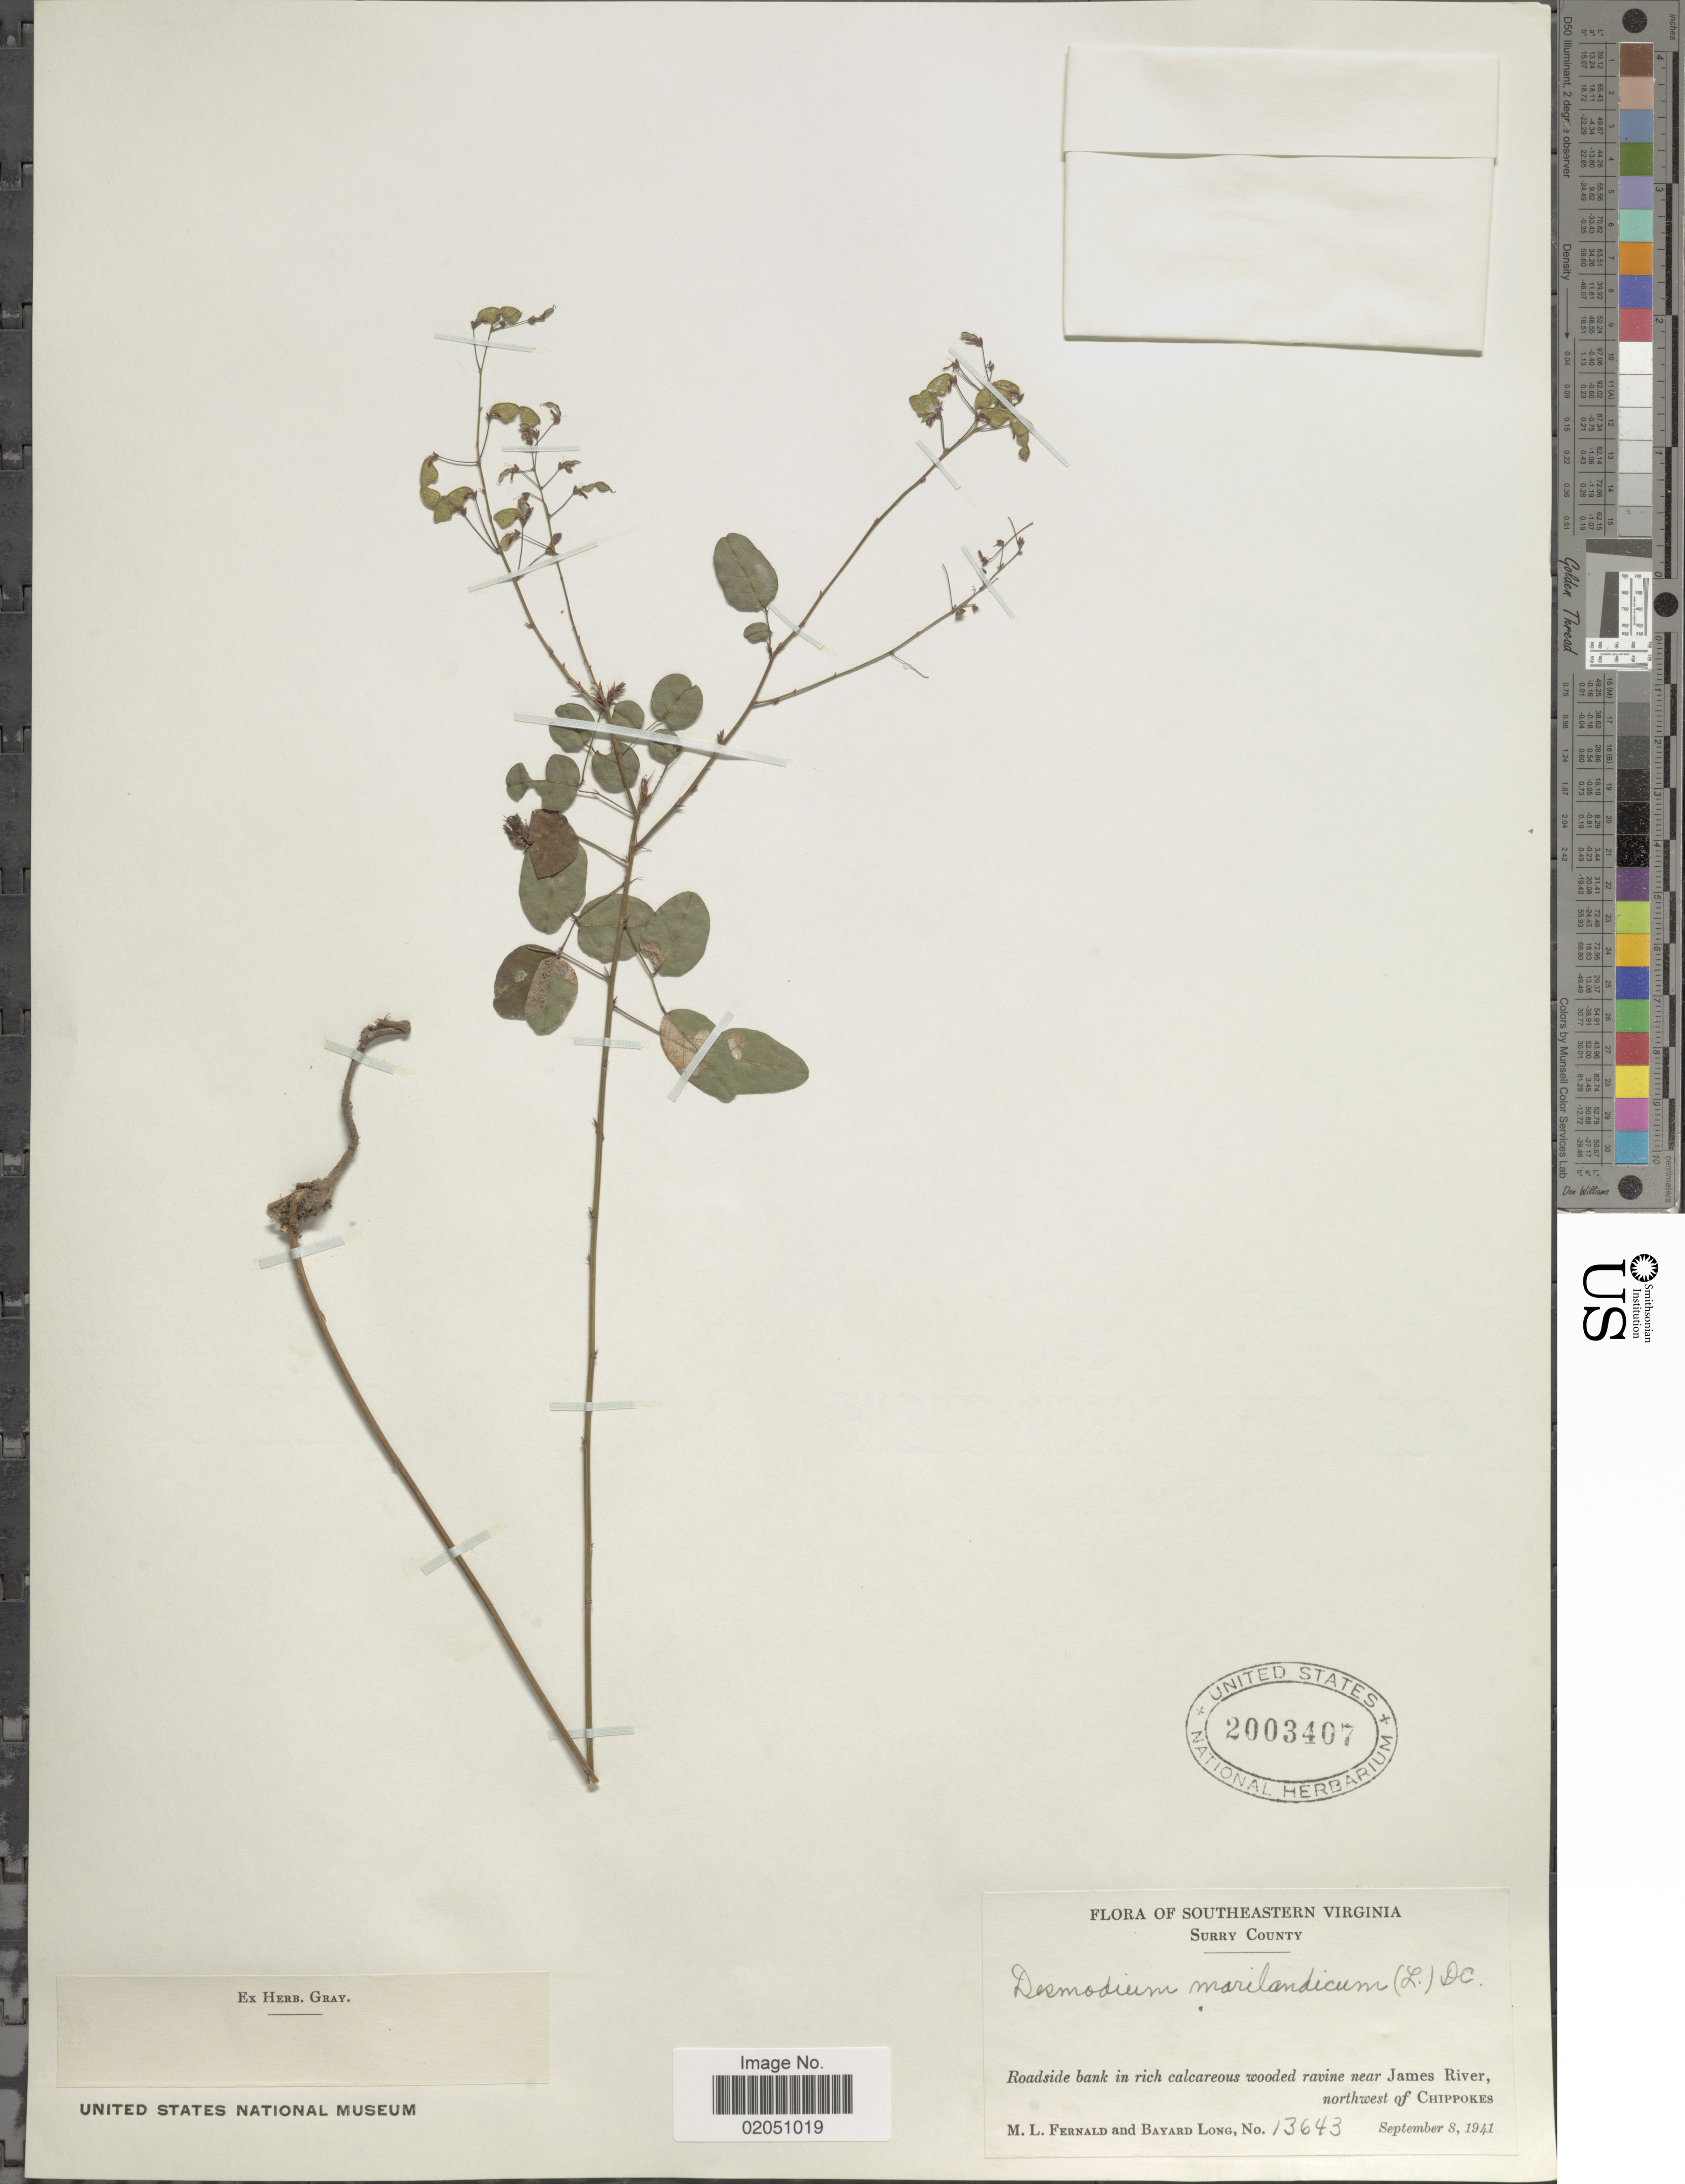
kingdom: Plantae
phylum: Tracheophyta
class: Magnoliopsida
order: Fabales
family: Fabaceae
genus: Desmodium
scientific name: Desmodium marilandicum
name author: Darl.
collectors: M. L. Fernald & B. Long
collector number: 13643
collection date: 1941-09-08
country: United States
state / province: Virginia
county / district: Surry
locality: Southeastern Virginia, Surry County, Roadside bank in rich calcareous wooded ravine near James River, northwest of Chippokes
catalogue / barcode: US 2003407